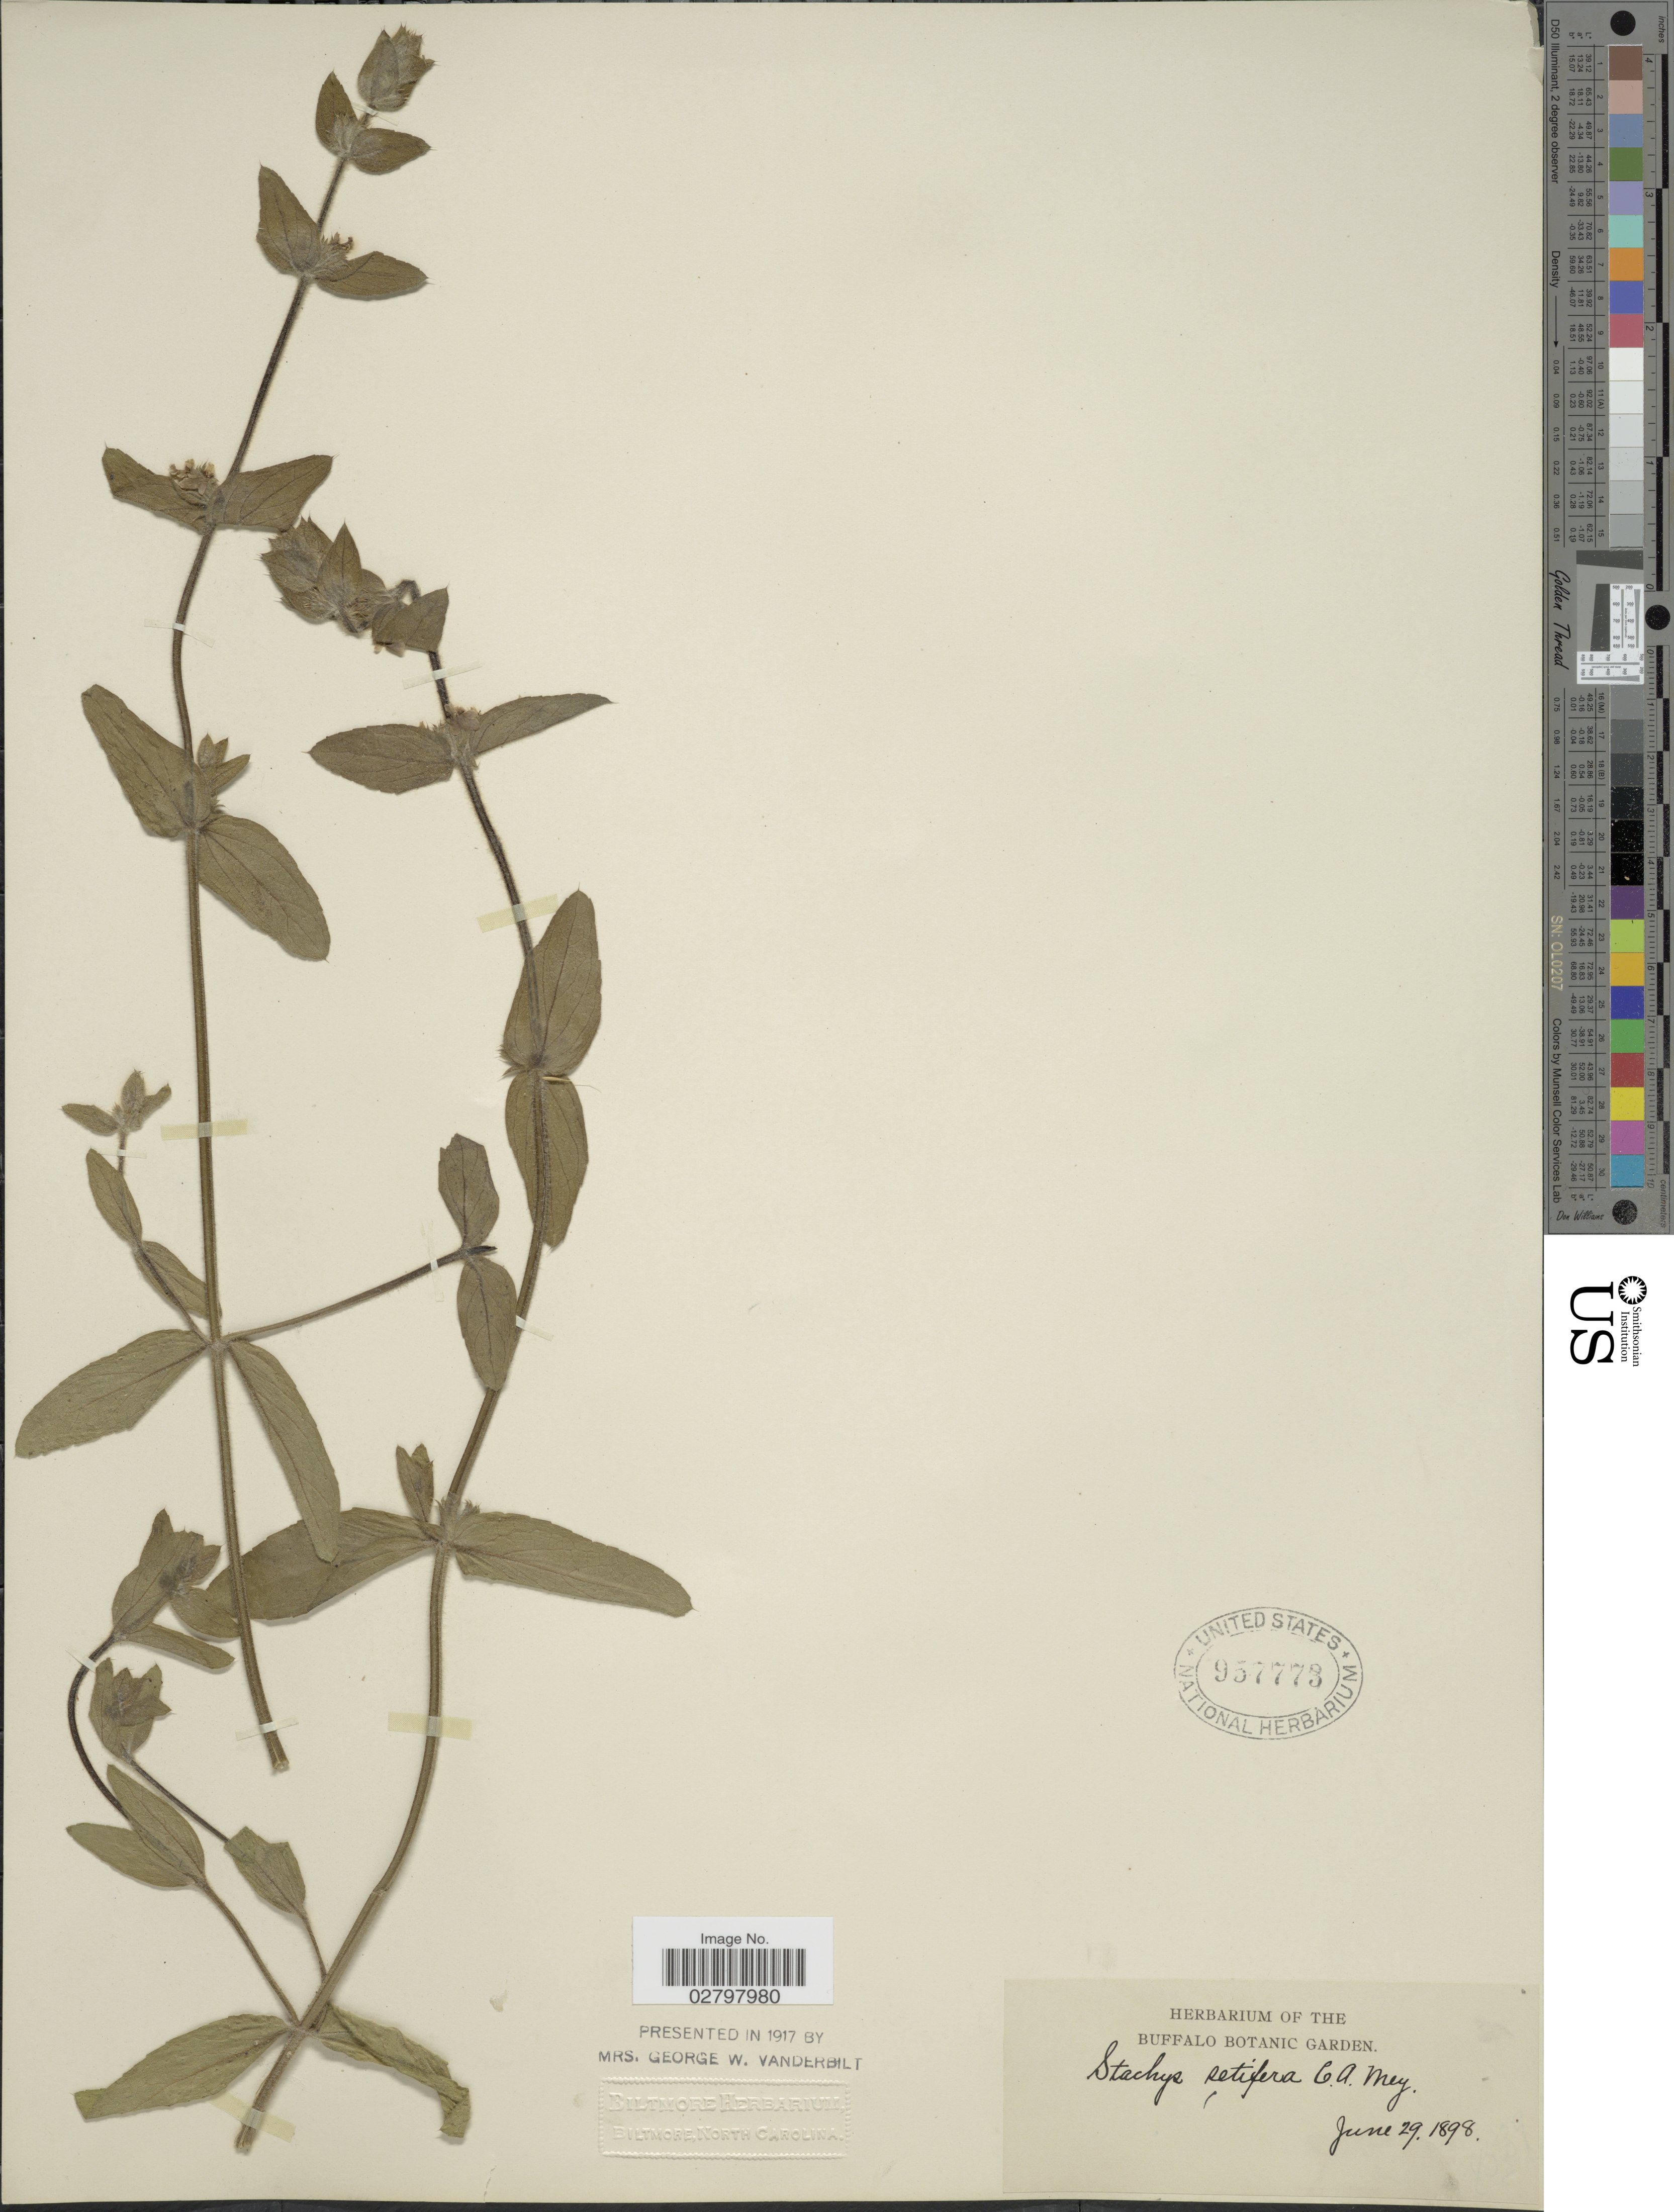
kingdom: Plantae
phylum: Tracheophyta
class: Magnoliopsida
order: Lamiales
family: Lamiaceae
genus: Stachys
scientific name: Stachys setifera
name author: C.A. Mey.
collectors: ex herb. Buffalo Botanic Garden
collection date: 1898-06-29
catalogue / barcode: US 957773